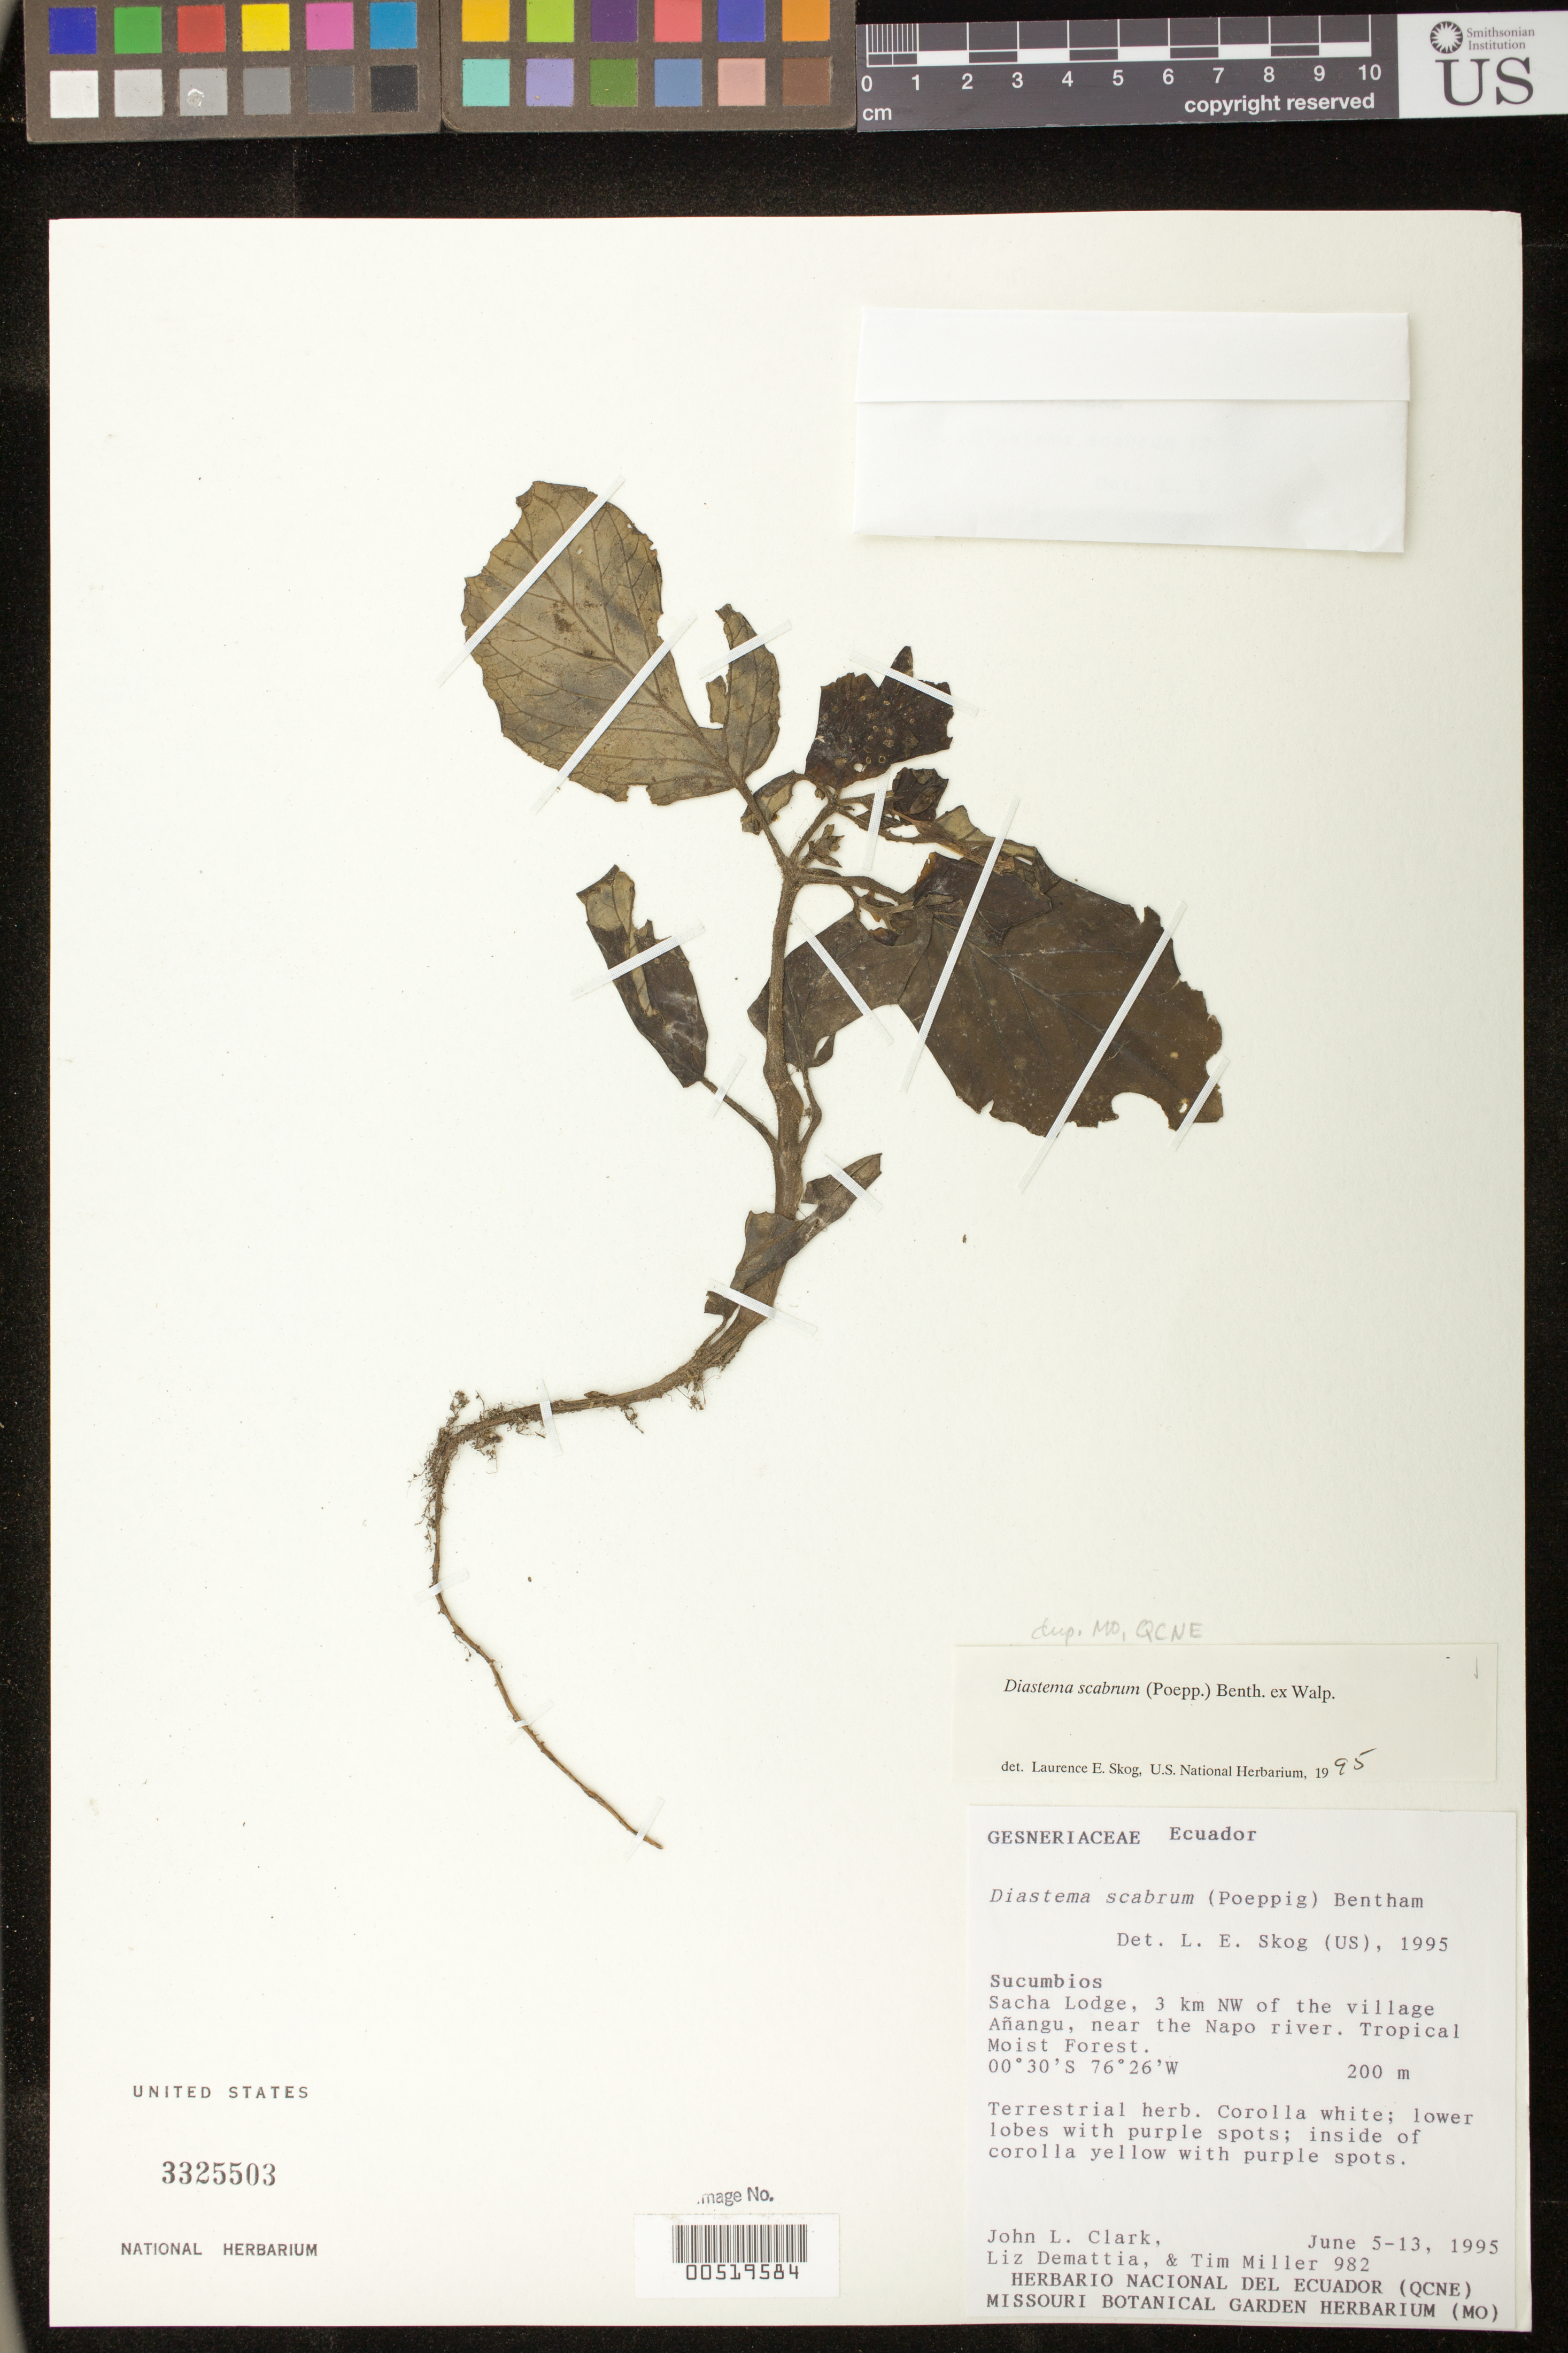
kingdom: Plantae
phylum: Tracheophyta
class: Magnoliopsida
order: Lamiales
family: Gesneriaceae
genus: Diastema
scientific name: Diastema scabrum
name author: (Poepp.) Benth. ex Walp.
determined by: Skog, Laurence E.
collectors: J. L. Clark, L. Demattia & T. Miller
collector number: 982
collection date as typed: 5-13 Jun 1995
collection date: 1995-06-05/1995-06-13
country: Ecuador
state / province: Sucumbíos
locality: Sacha Lodge, 3 km NW of the village Añangu, near the Napo River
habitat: Tropical moist forest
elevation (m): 200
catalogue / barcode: US 3325503